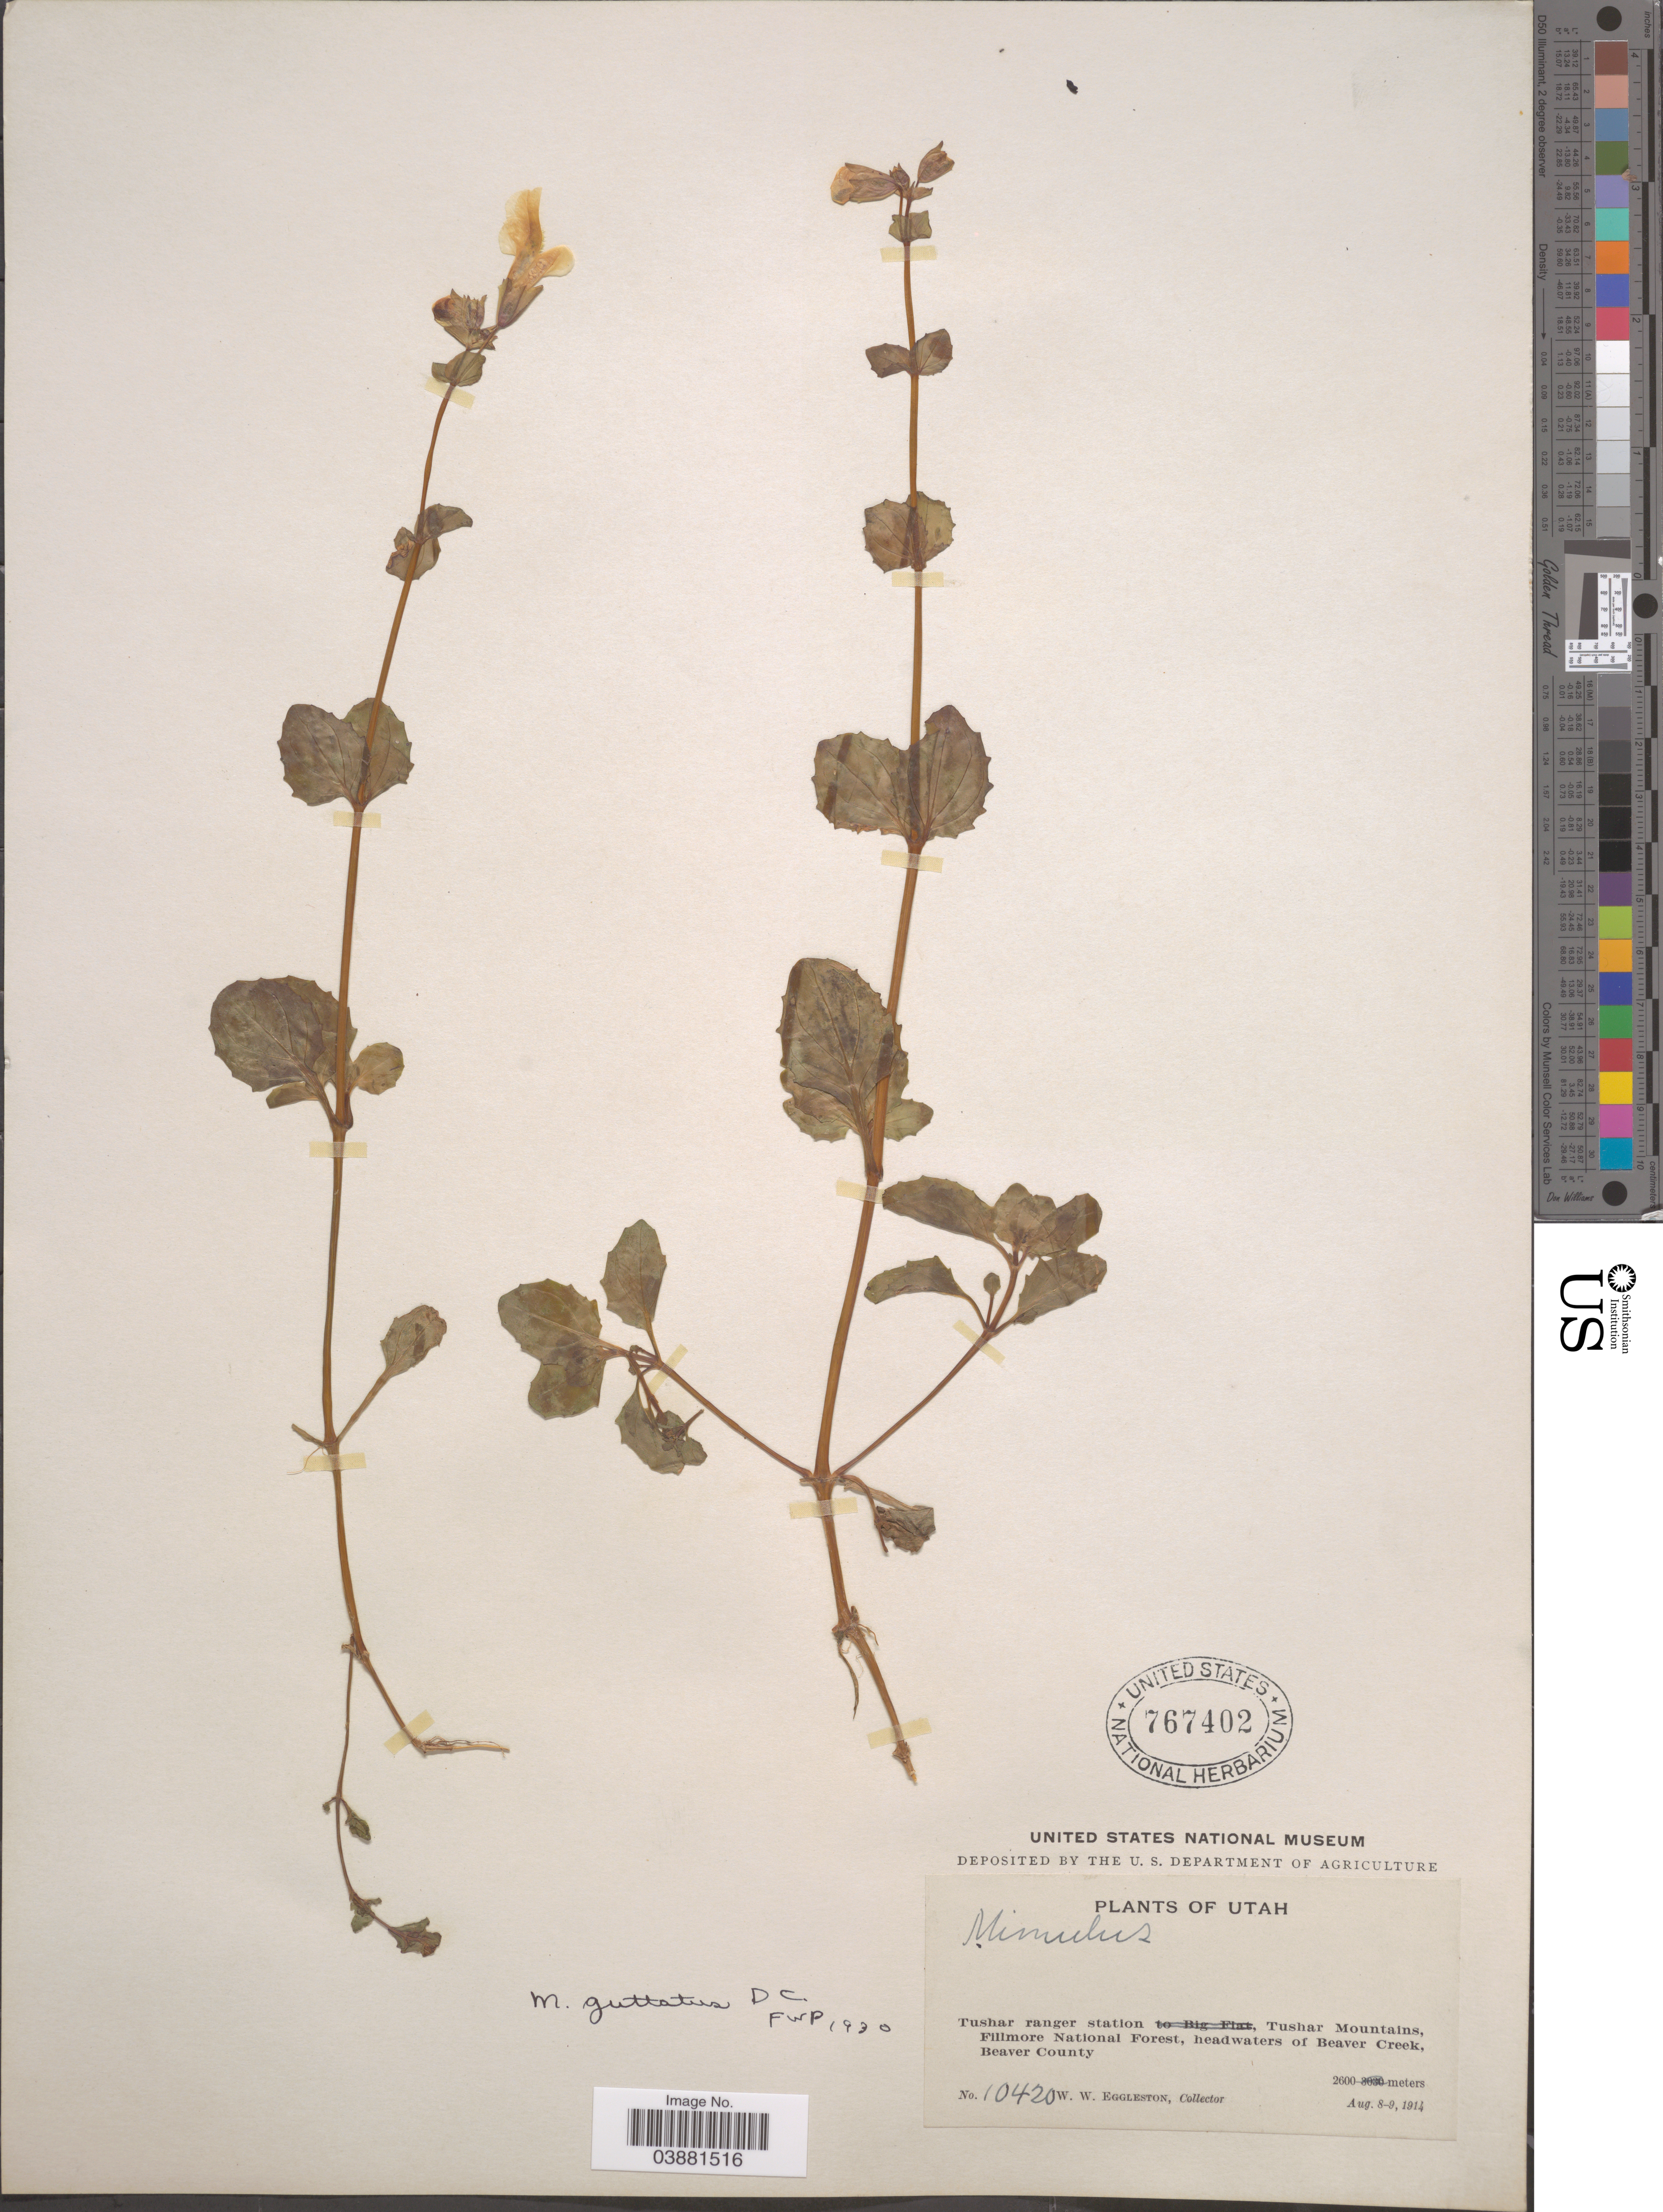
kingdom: Plantae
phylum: Tracheophyta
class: Magnoliopsida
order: Lamiales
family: Phrymaceae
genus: Mimulus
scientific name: Mimulus guttatus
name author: DC.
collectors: W. W. Eggleston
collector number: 10420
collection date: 1914-08-08/1914-08-09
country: United States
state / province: Utah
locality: Tushar ranger station, Tushar Mountains, Fillmore National Forest, headwaters of Beaver Creek, Beaver County.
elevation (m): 2600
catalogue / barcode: US 767402